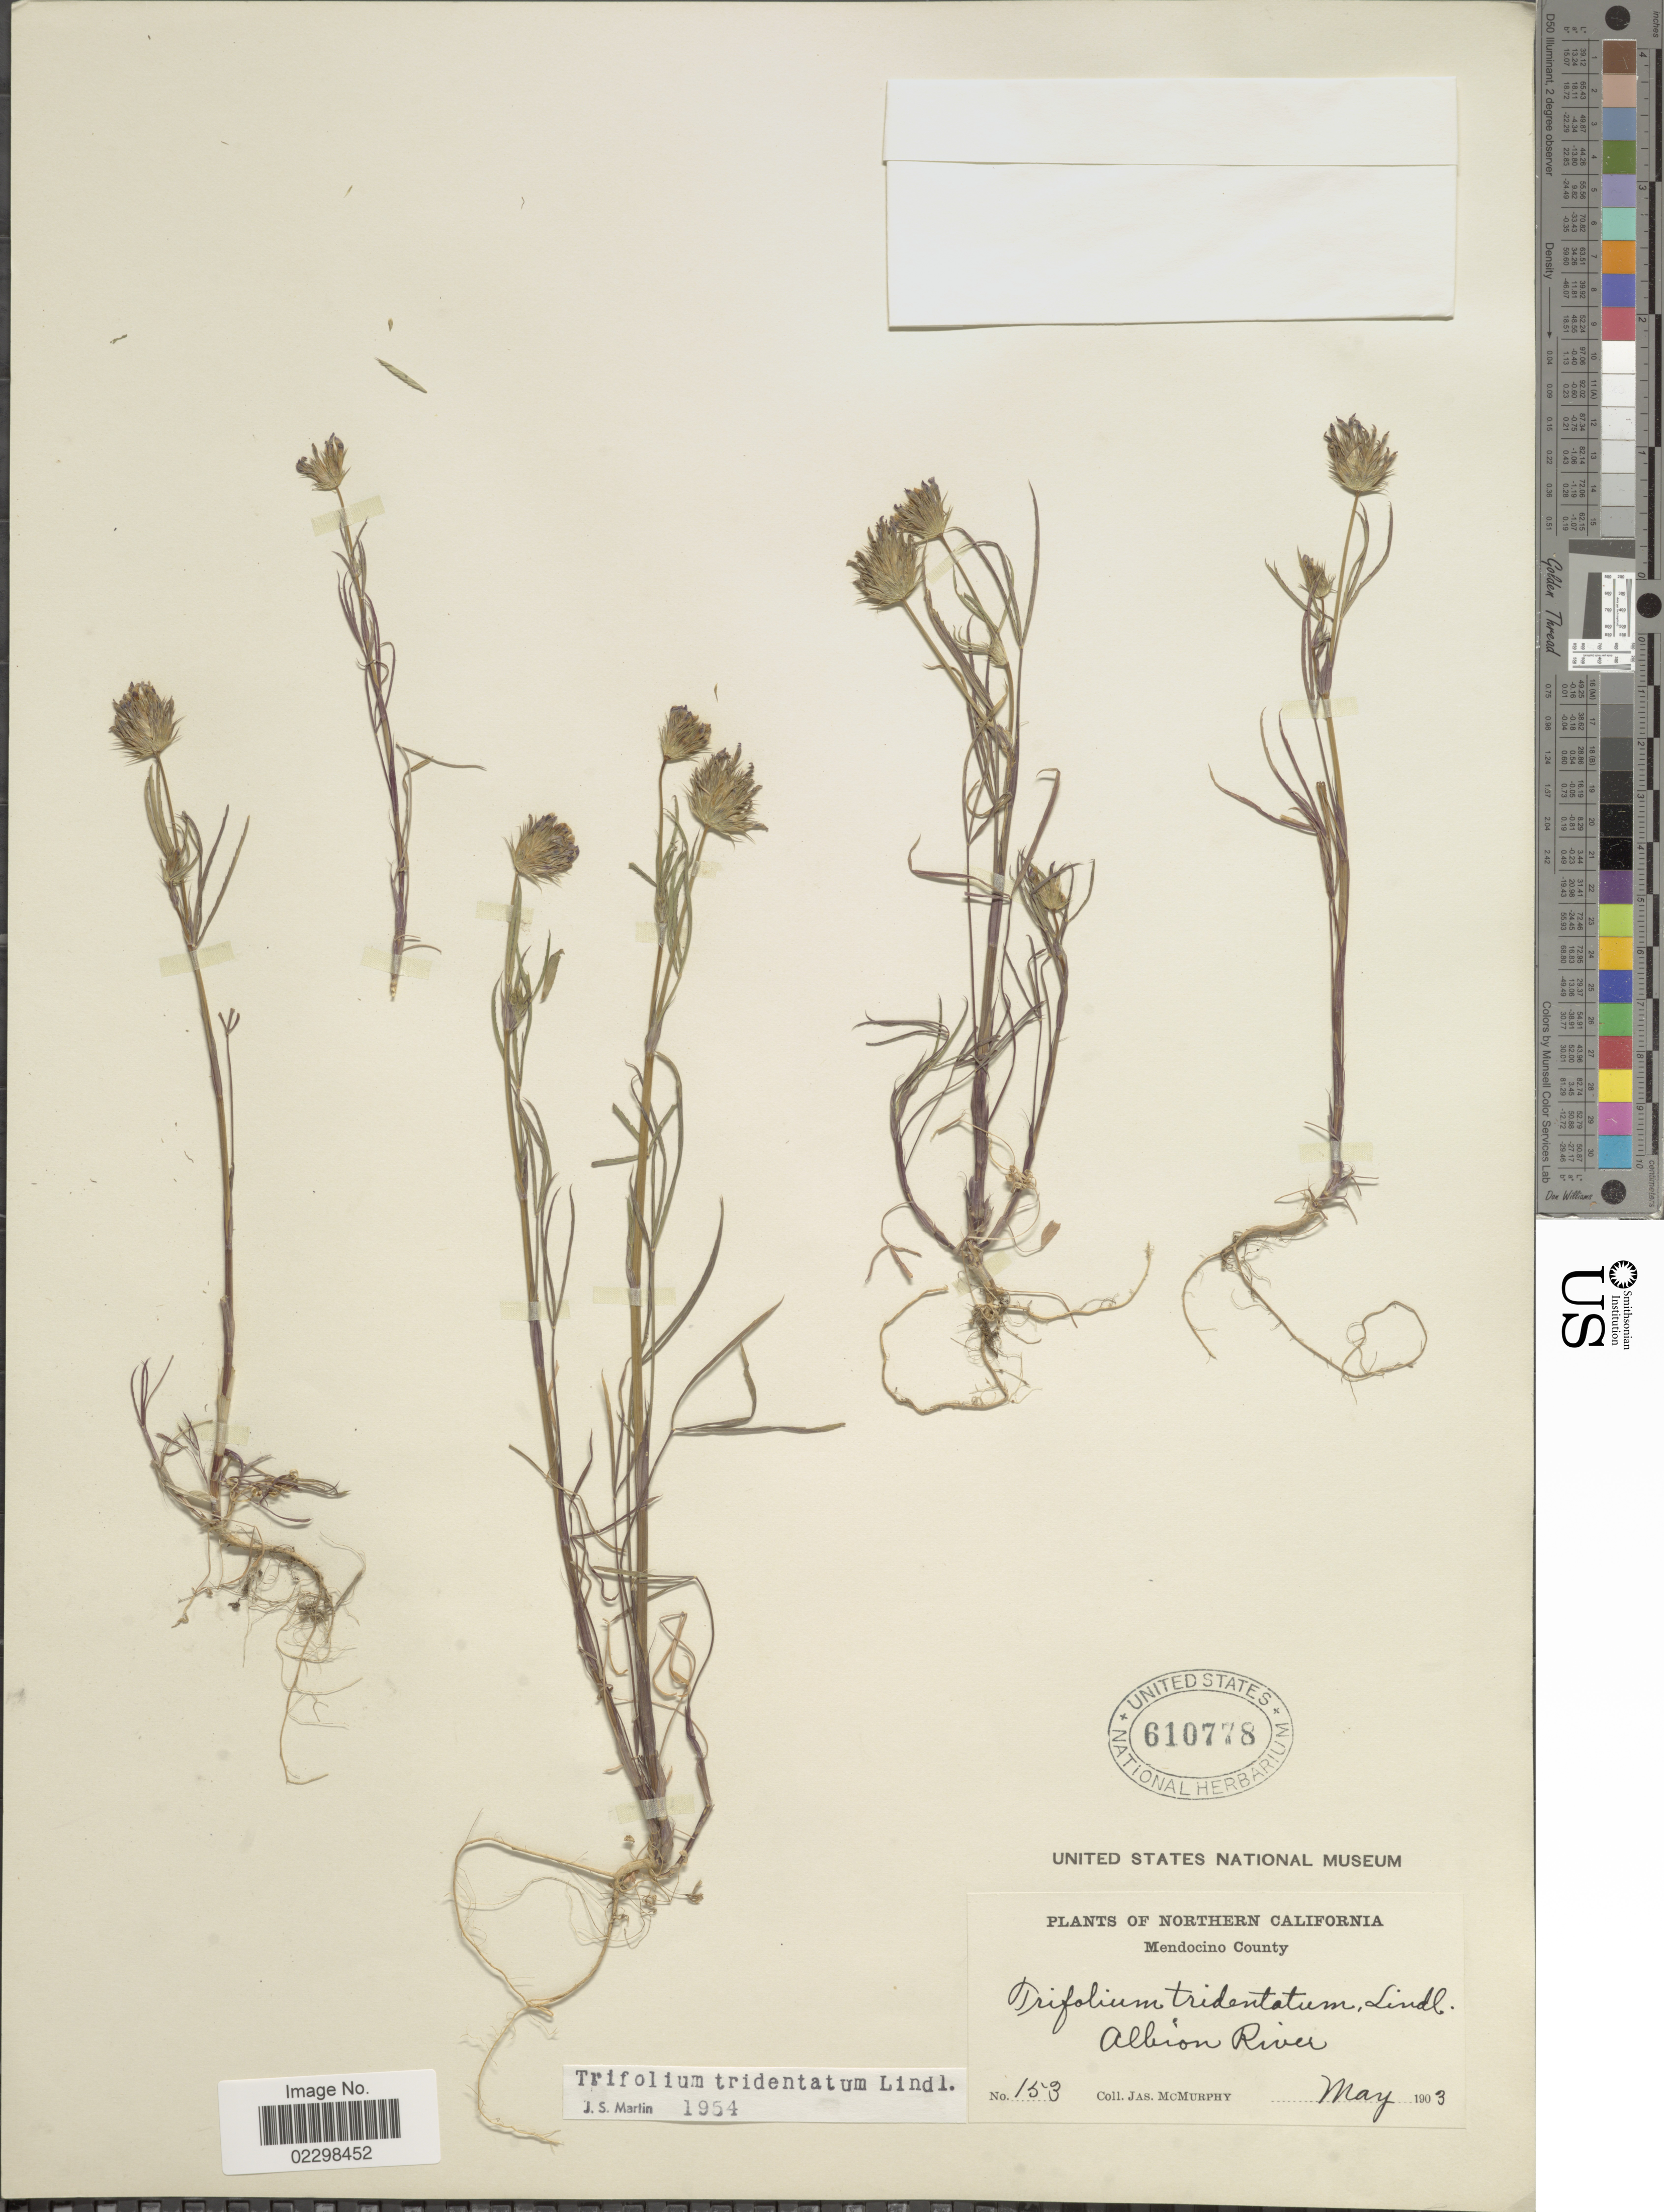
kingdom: Plantae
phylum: Tracheophyta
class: Magnoliopsida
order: Fabales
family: Fabaceae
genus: Trifolium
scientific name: Trifolium tridentatum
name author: Lindl.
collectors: J. McMurphy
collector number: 153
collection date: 1903-05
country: United States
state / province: California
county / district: Mendocino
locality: Northern California, Mendocino County, Albion River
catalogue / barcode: US 610778